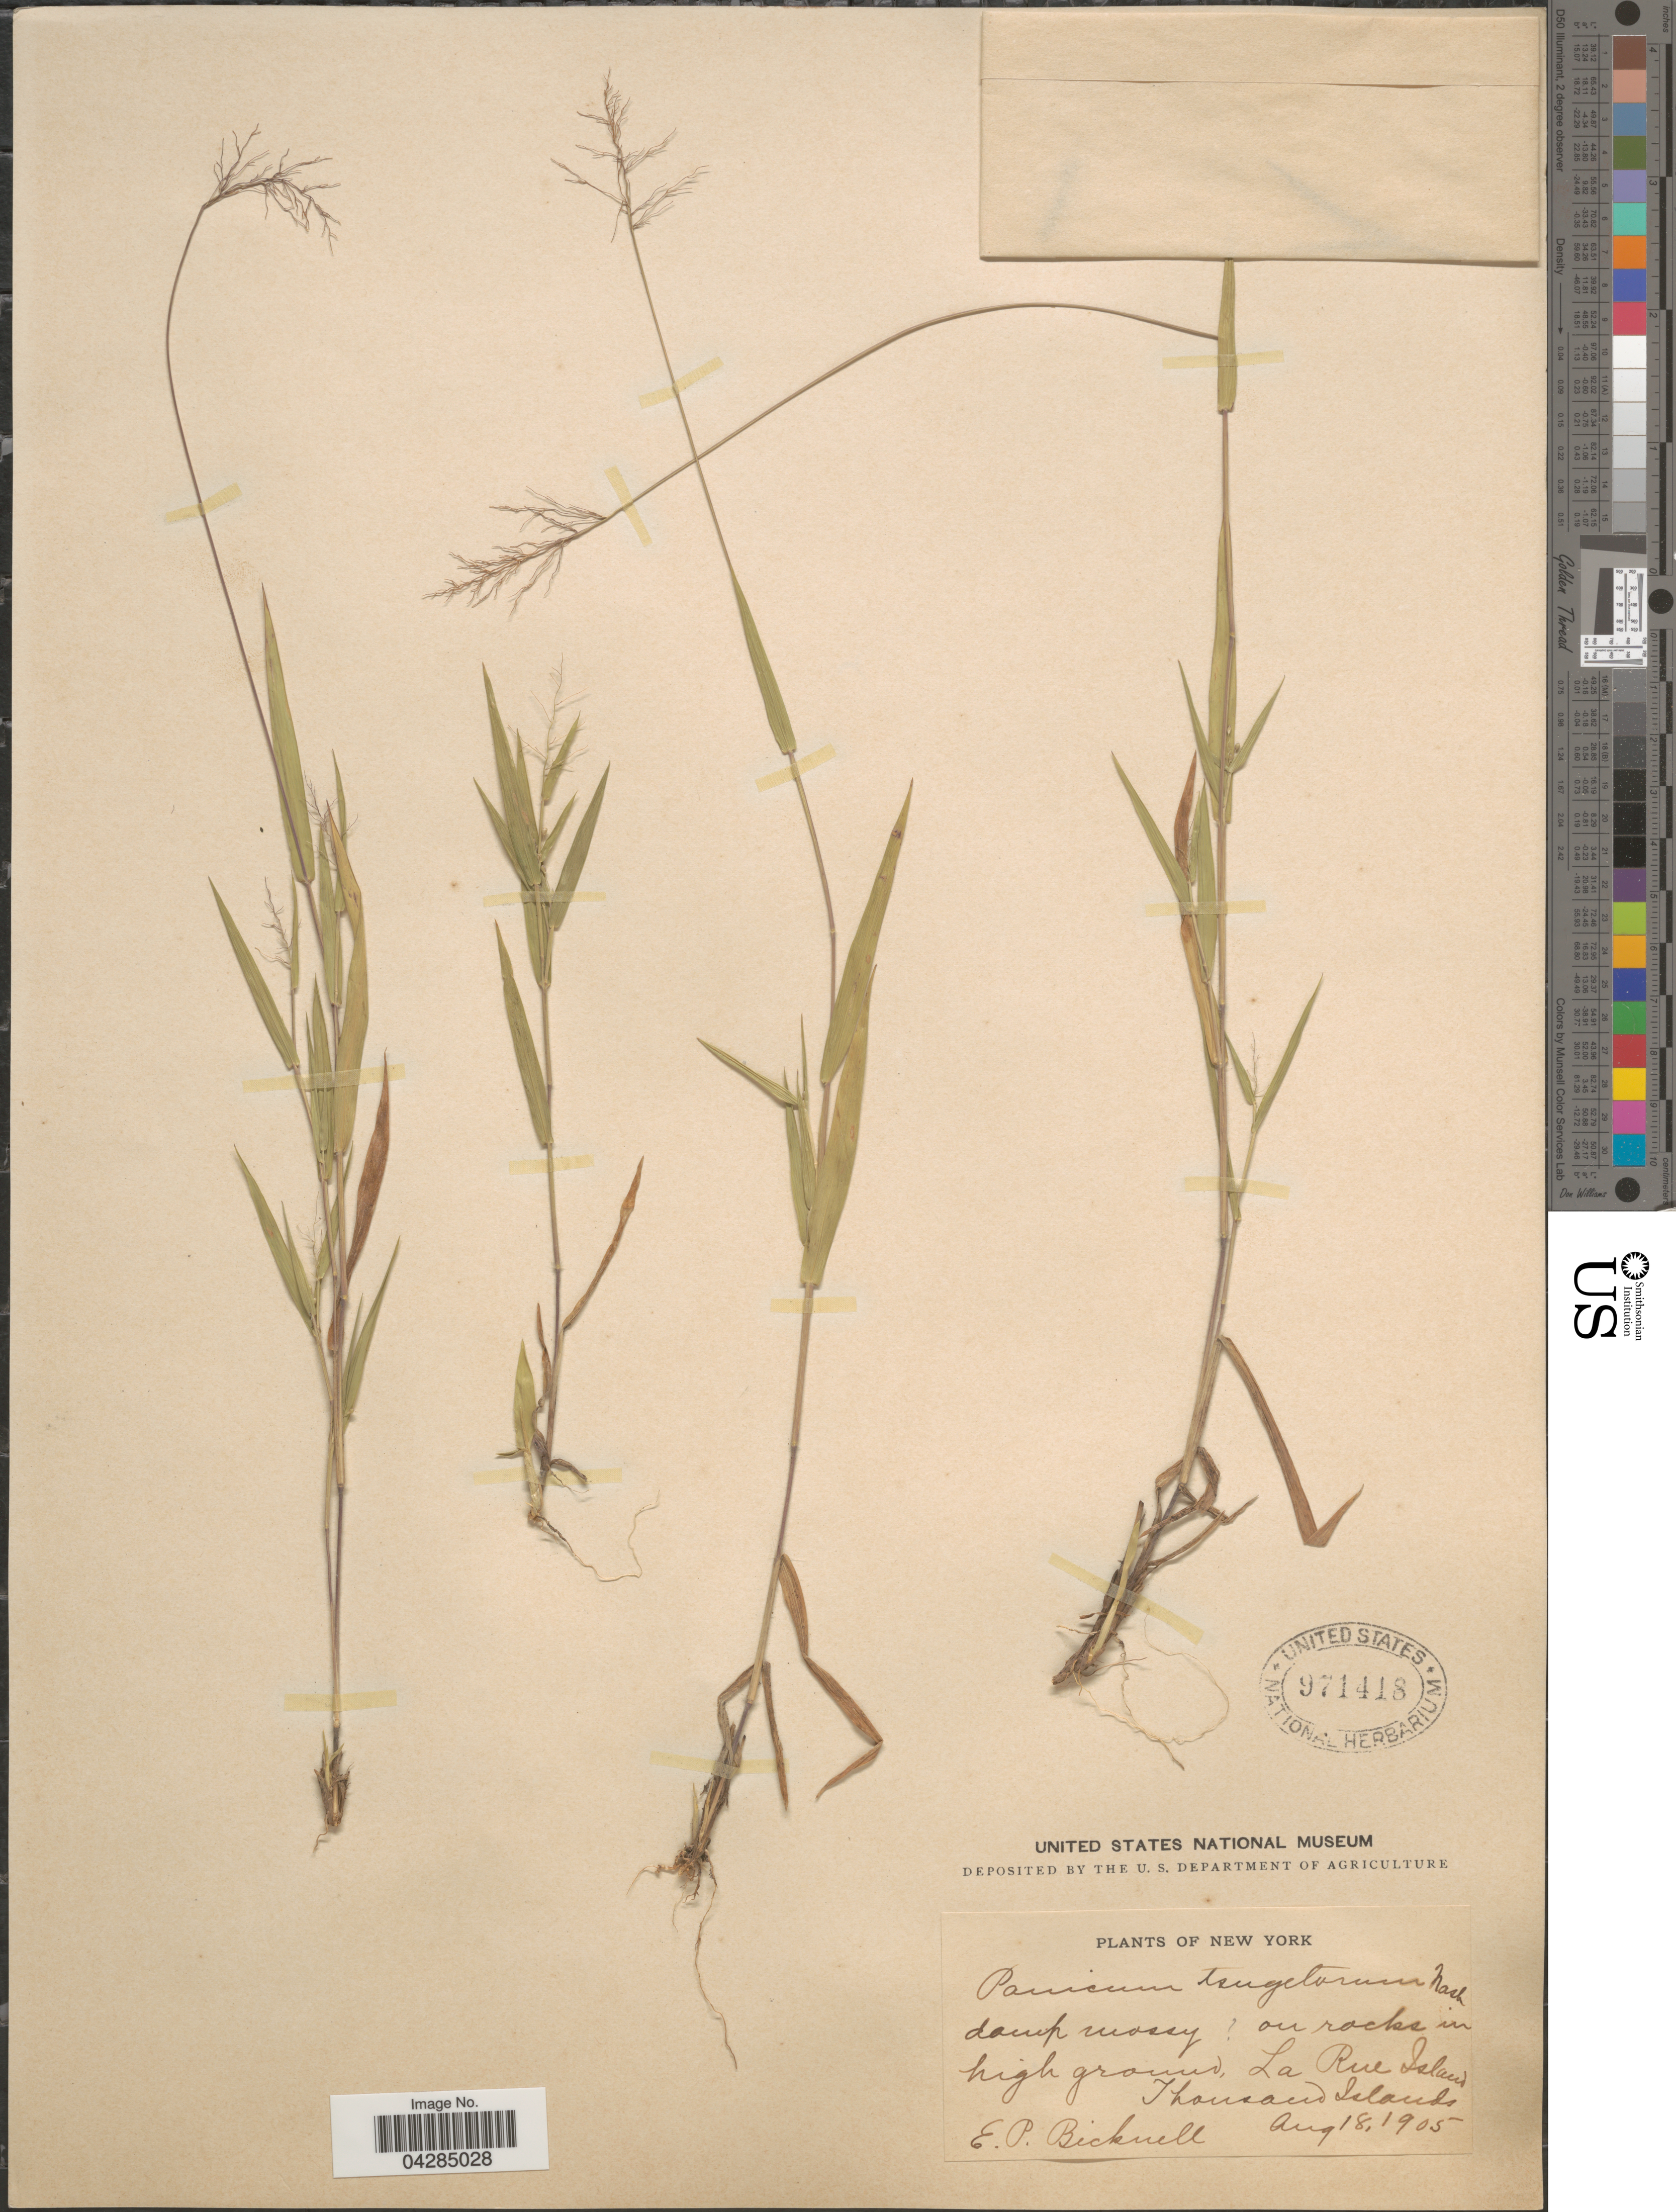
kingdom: Plantae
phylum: Tracheophyta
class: Liliopsida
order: Poales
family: Poaceae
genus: Dichanthelium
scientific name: Dichanthelium portoricense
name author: (Desv. ex Ham.) B.F. Hansen & Wunderlin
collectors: E. P. Bicknell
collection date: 1905-08-18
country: United States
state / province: New York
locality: La Rue Island. Thousand Islands.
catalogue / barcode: US 971418